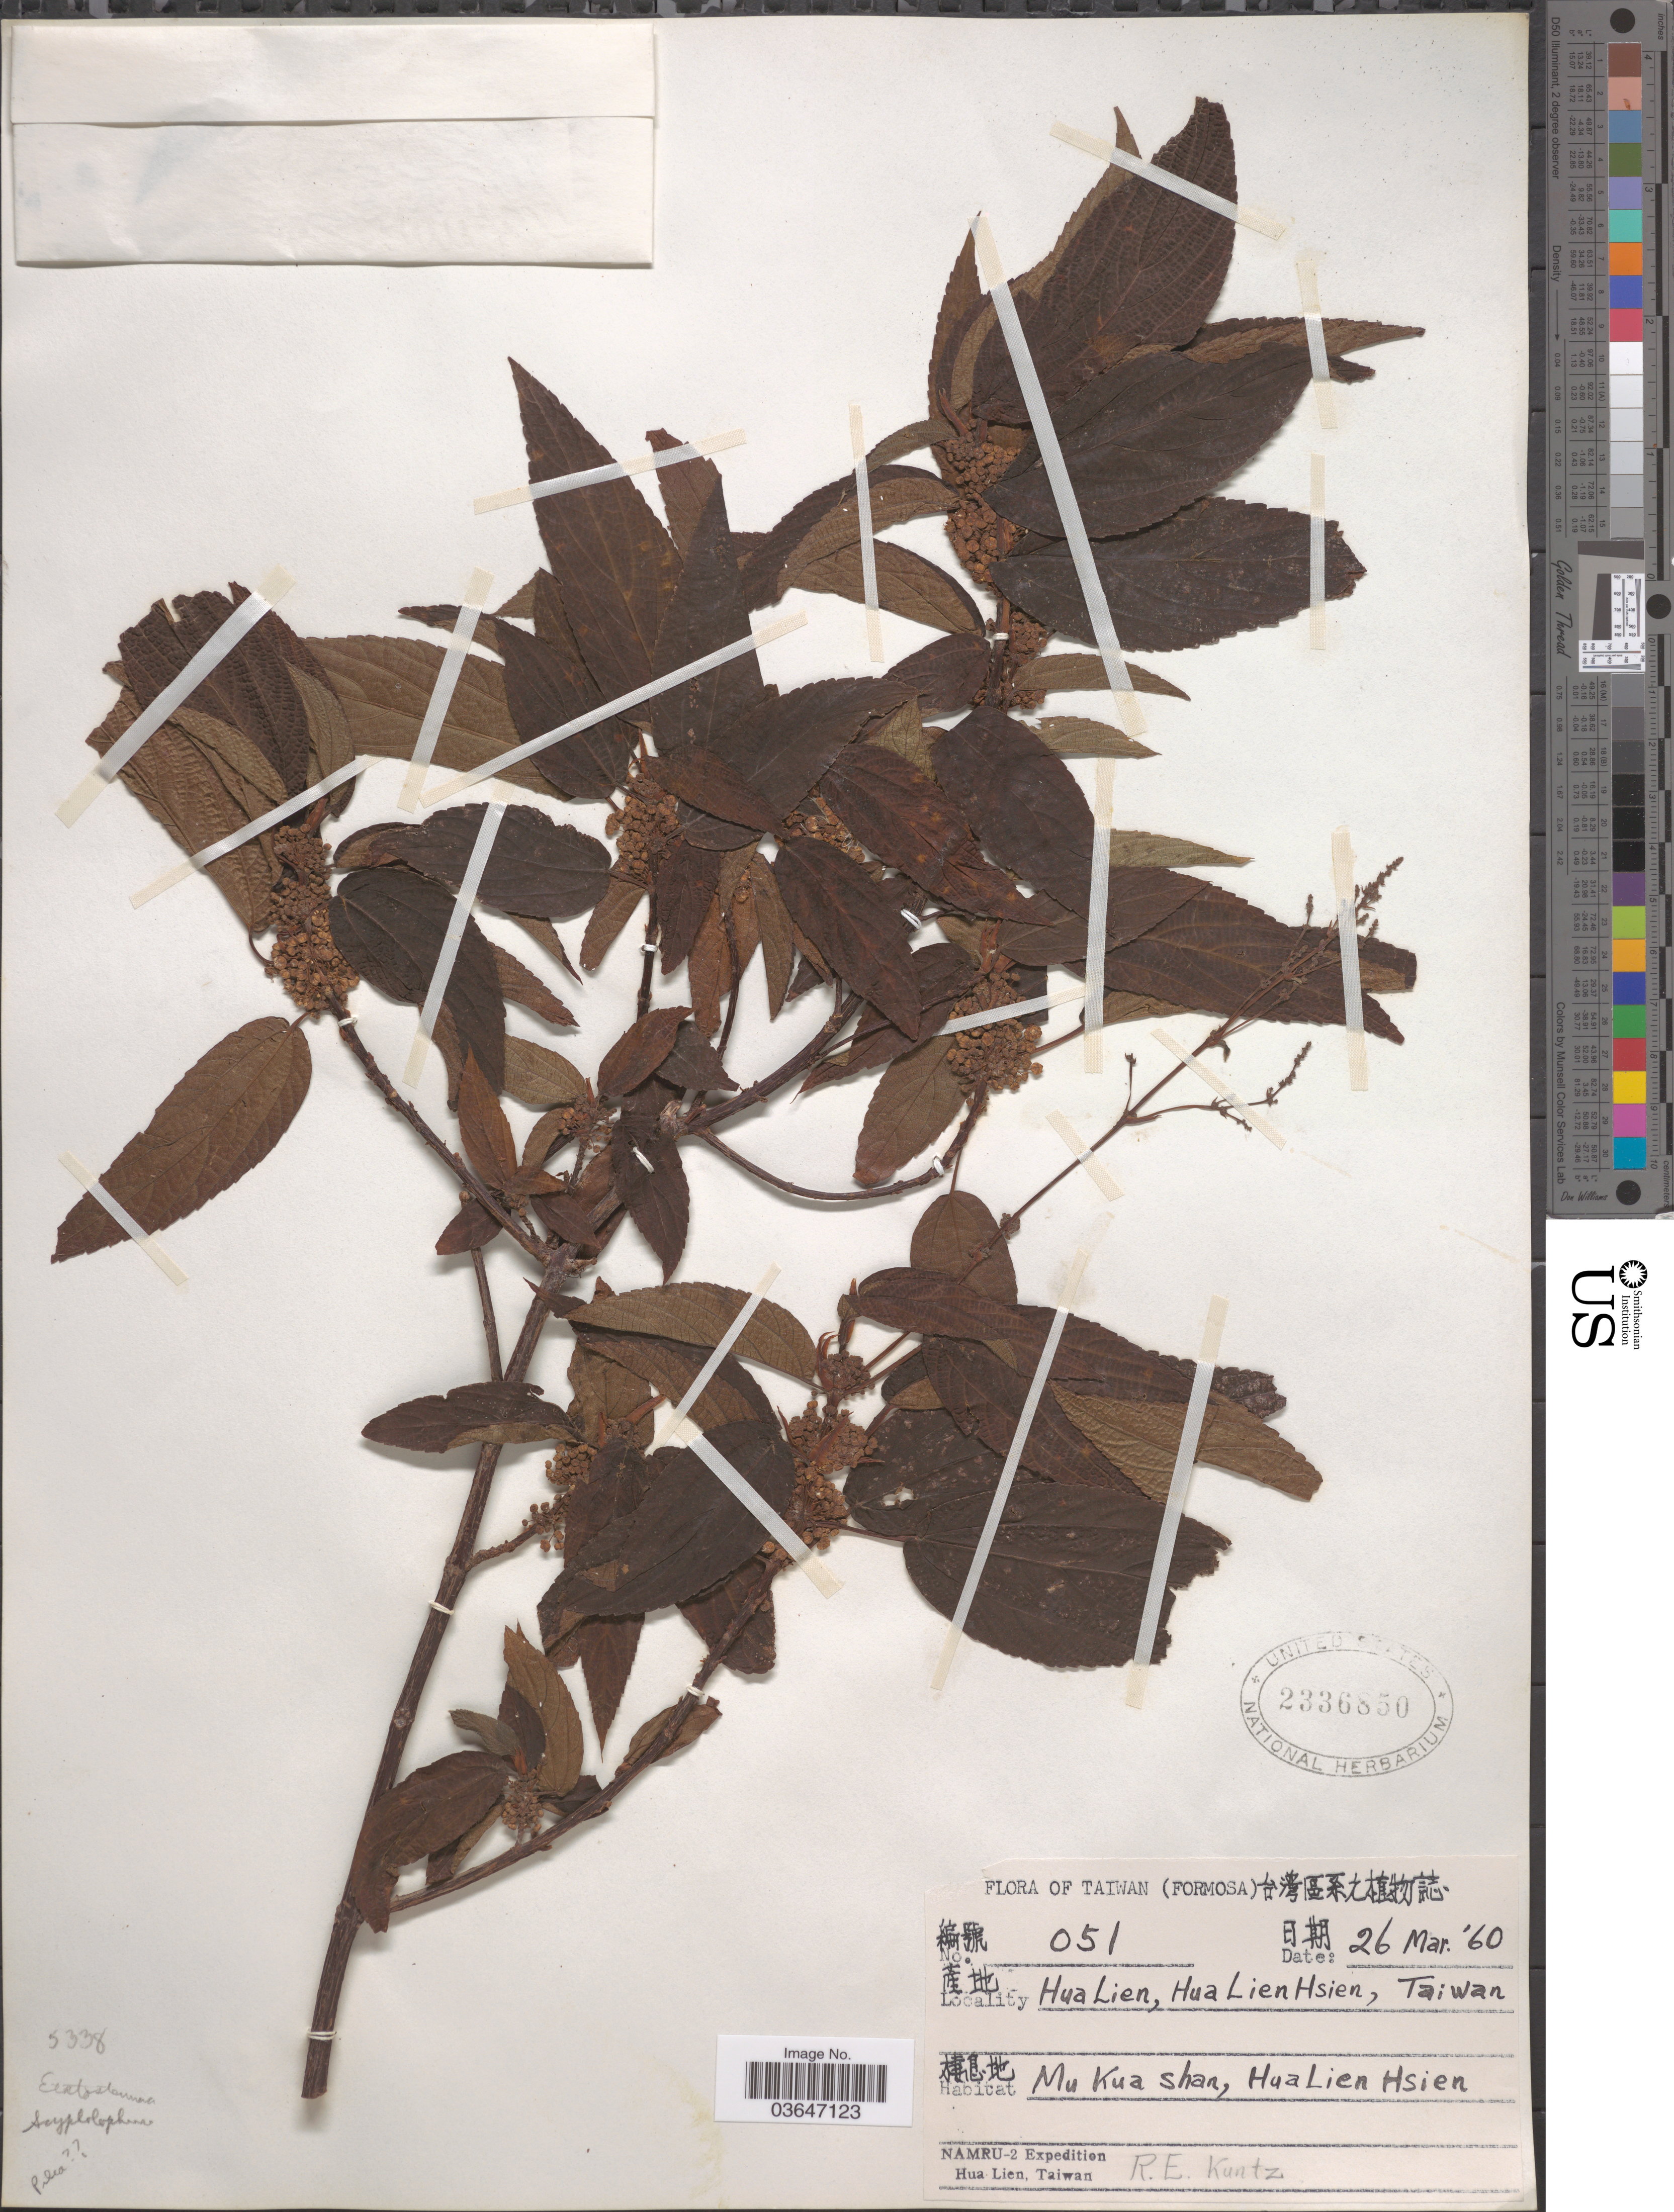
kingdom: Plantae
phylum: Tracheophyta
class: Magnoliopsida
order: Proteales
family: Proteaceae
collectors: R. E. Kuntz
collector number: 051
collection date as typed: Transcribed d/m/y: 26/3/60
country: Taiwan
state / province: Hualien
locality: (Formosa) X. Hua Lien, Hua Lien Hsien. Mu Kua shan.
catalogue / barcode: US 2336850